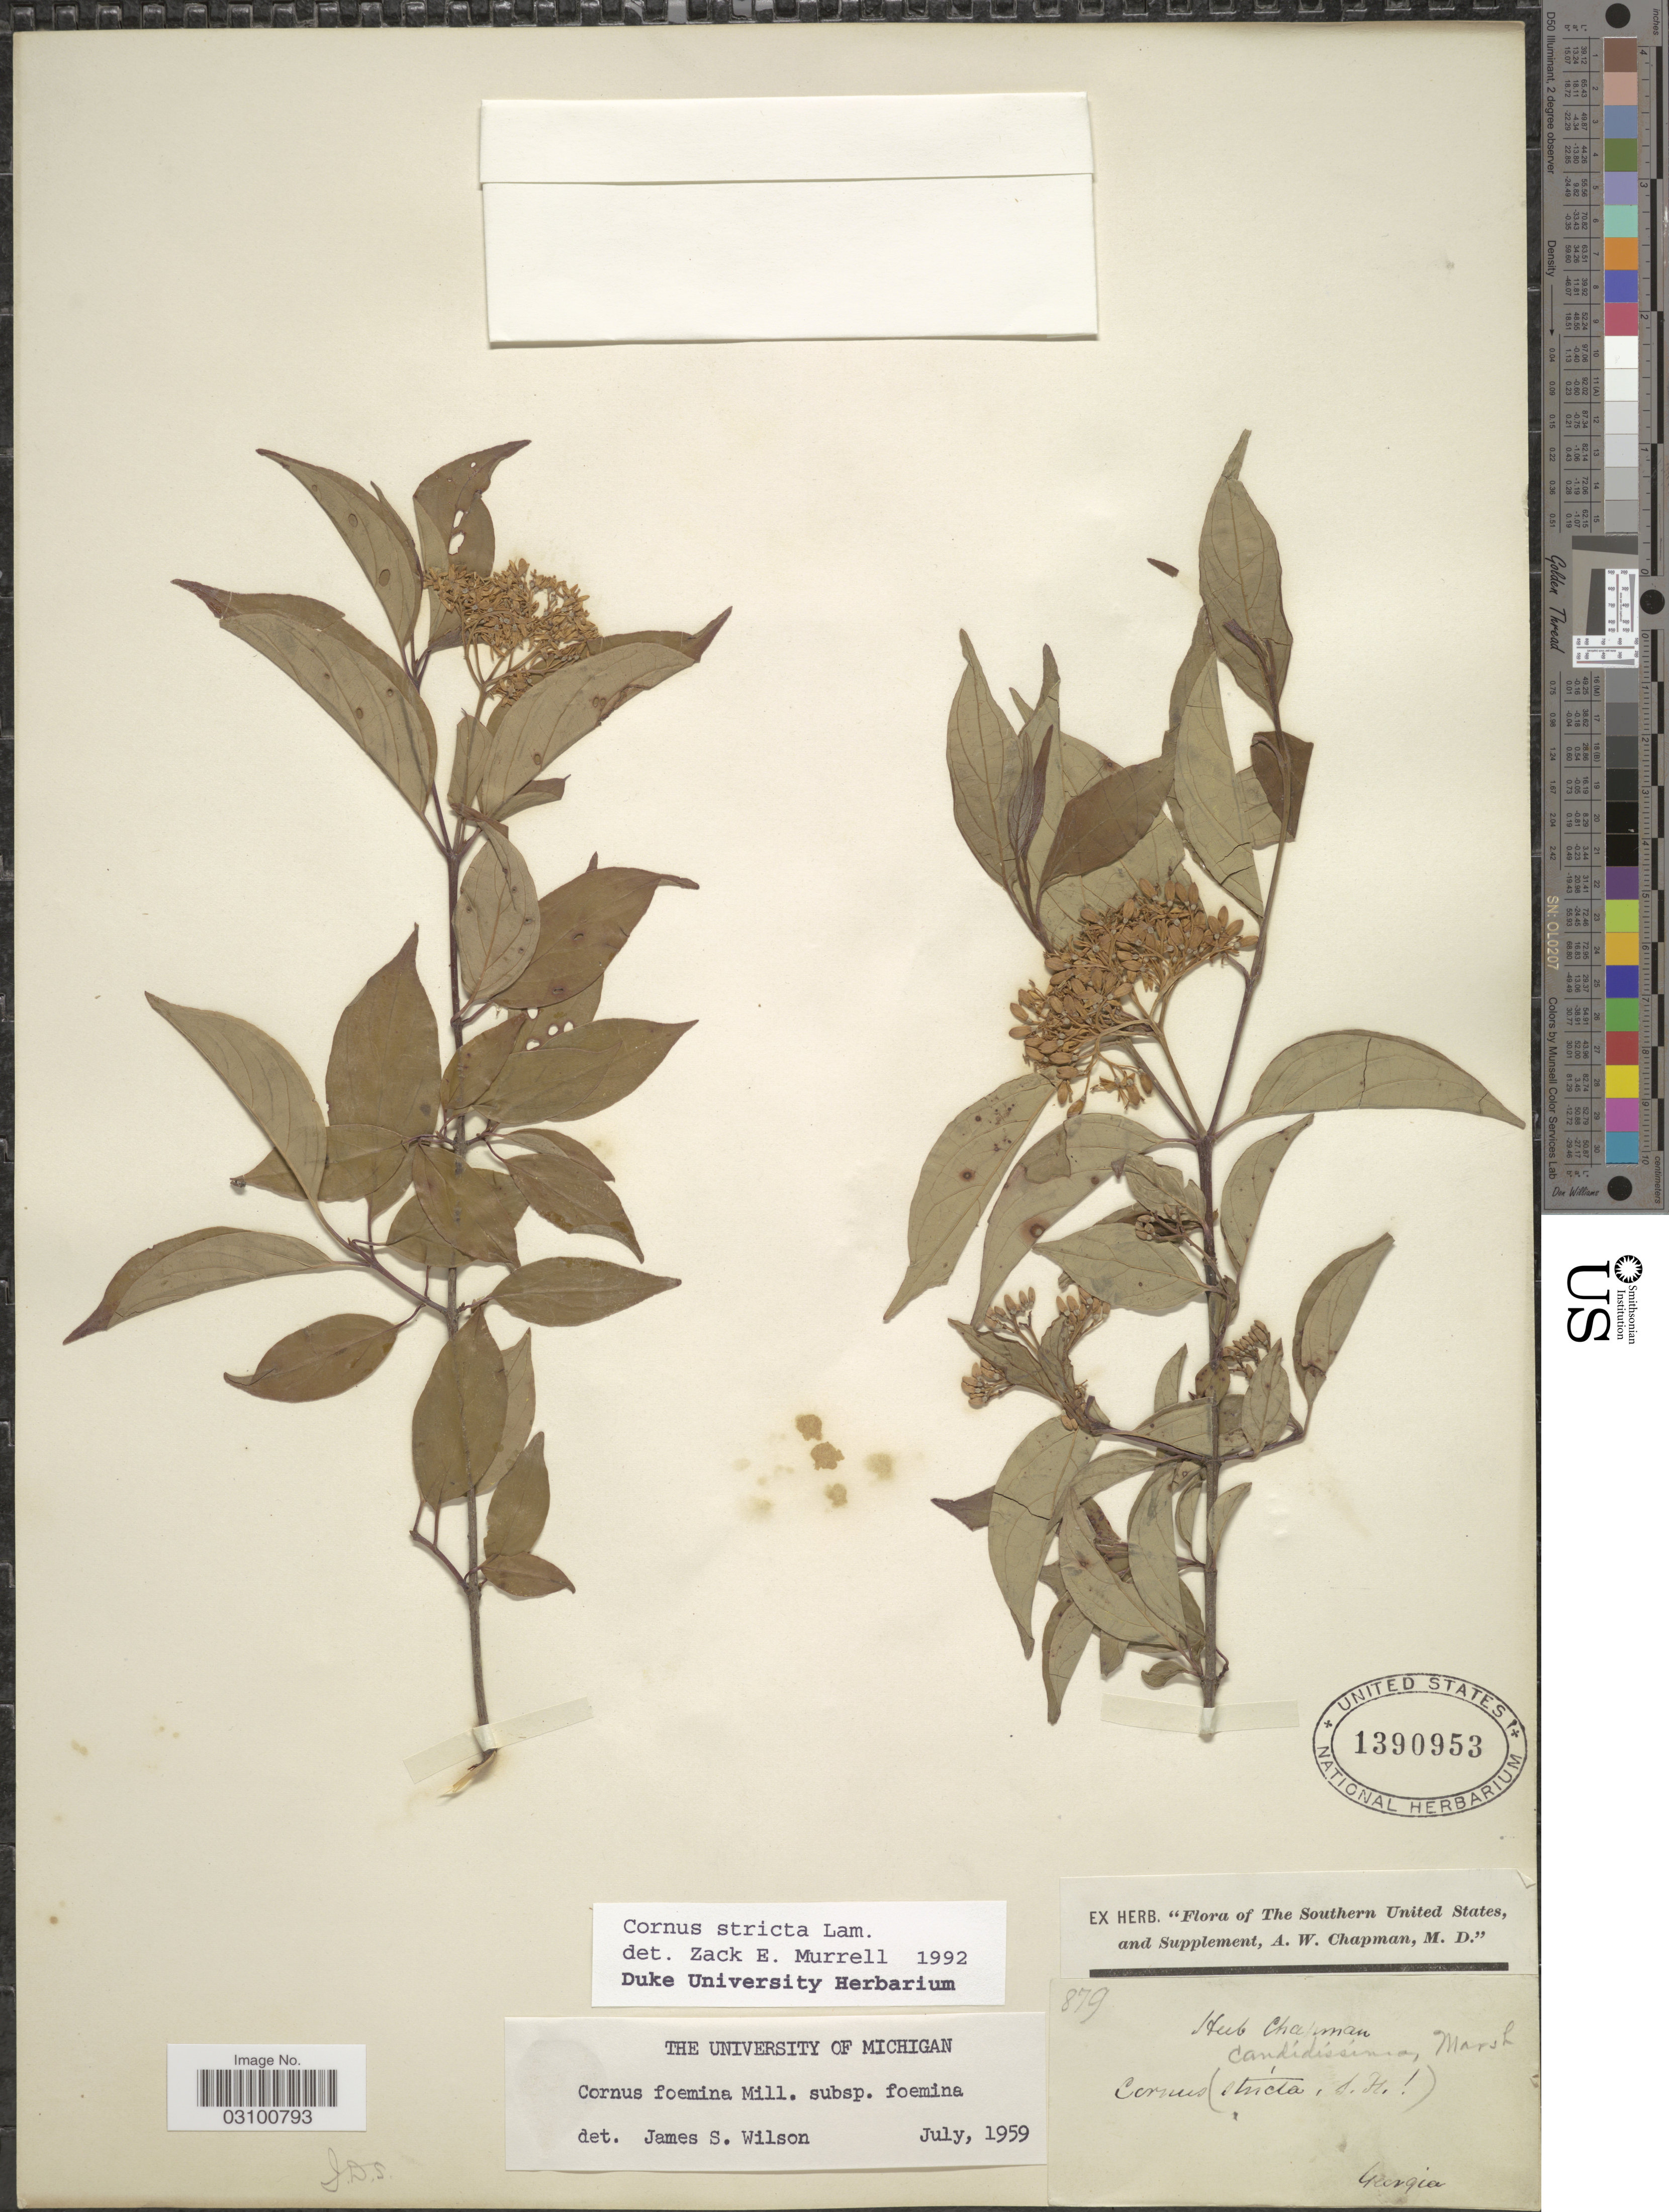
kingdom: Plantae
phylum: Tracheophyta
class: Magnoliopsida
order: Cornales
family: Cornaceae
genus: Cornus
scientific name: Cornus stricta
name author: Lam.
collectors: A. W. Chapman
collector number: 879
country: United States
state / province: Georgia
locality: Southern United States, and Supplement.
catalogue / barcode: US 1390953